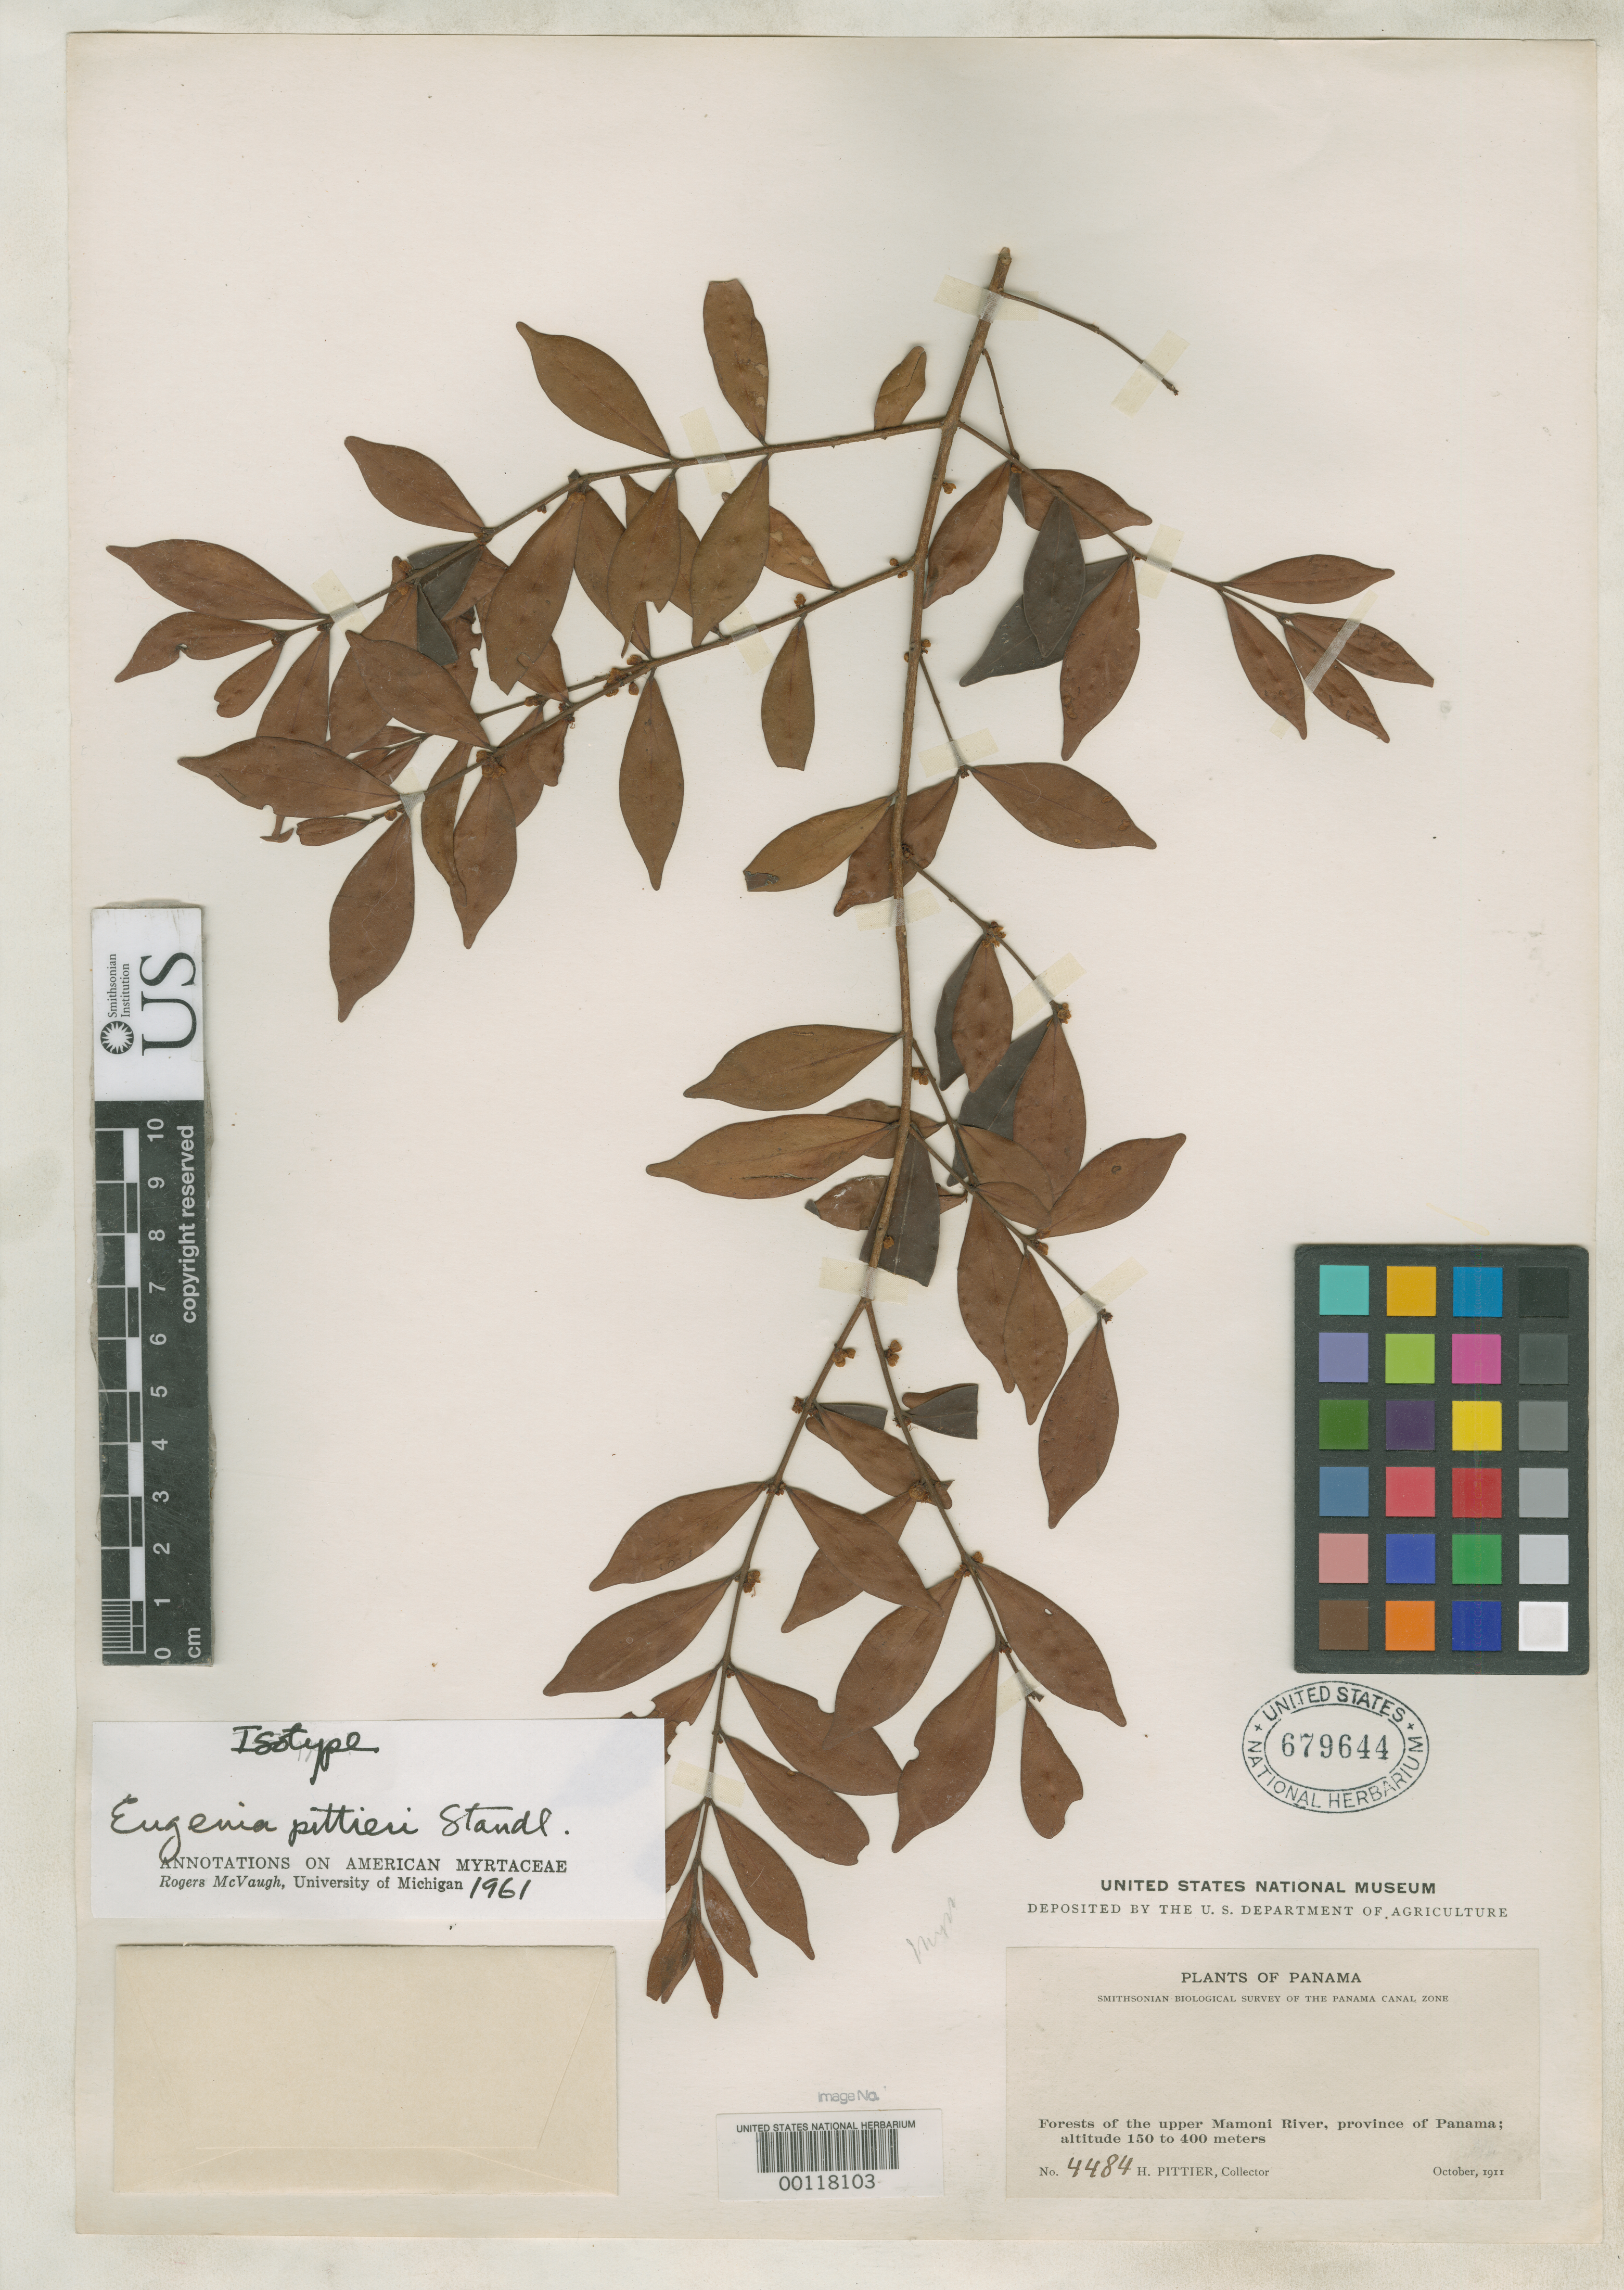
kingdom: Plantae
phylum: Tracheophyta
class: Magnoliopsida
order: Myrtales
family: Myrtaceae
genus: Eugenia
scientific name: Eugenia pittieri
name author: Standl.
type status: Isotype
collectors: H. F. Pittier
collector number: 4484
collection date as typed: Oct 1911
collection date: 1911-10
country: Panama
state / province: Panamá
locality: Upper Mamoni River.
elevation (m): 150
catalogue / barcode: US 679644